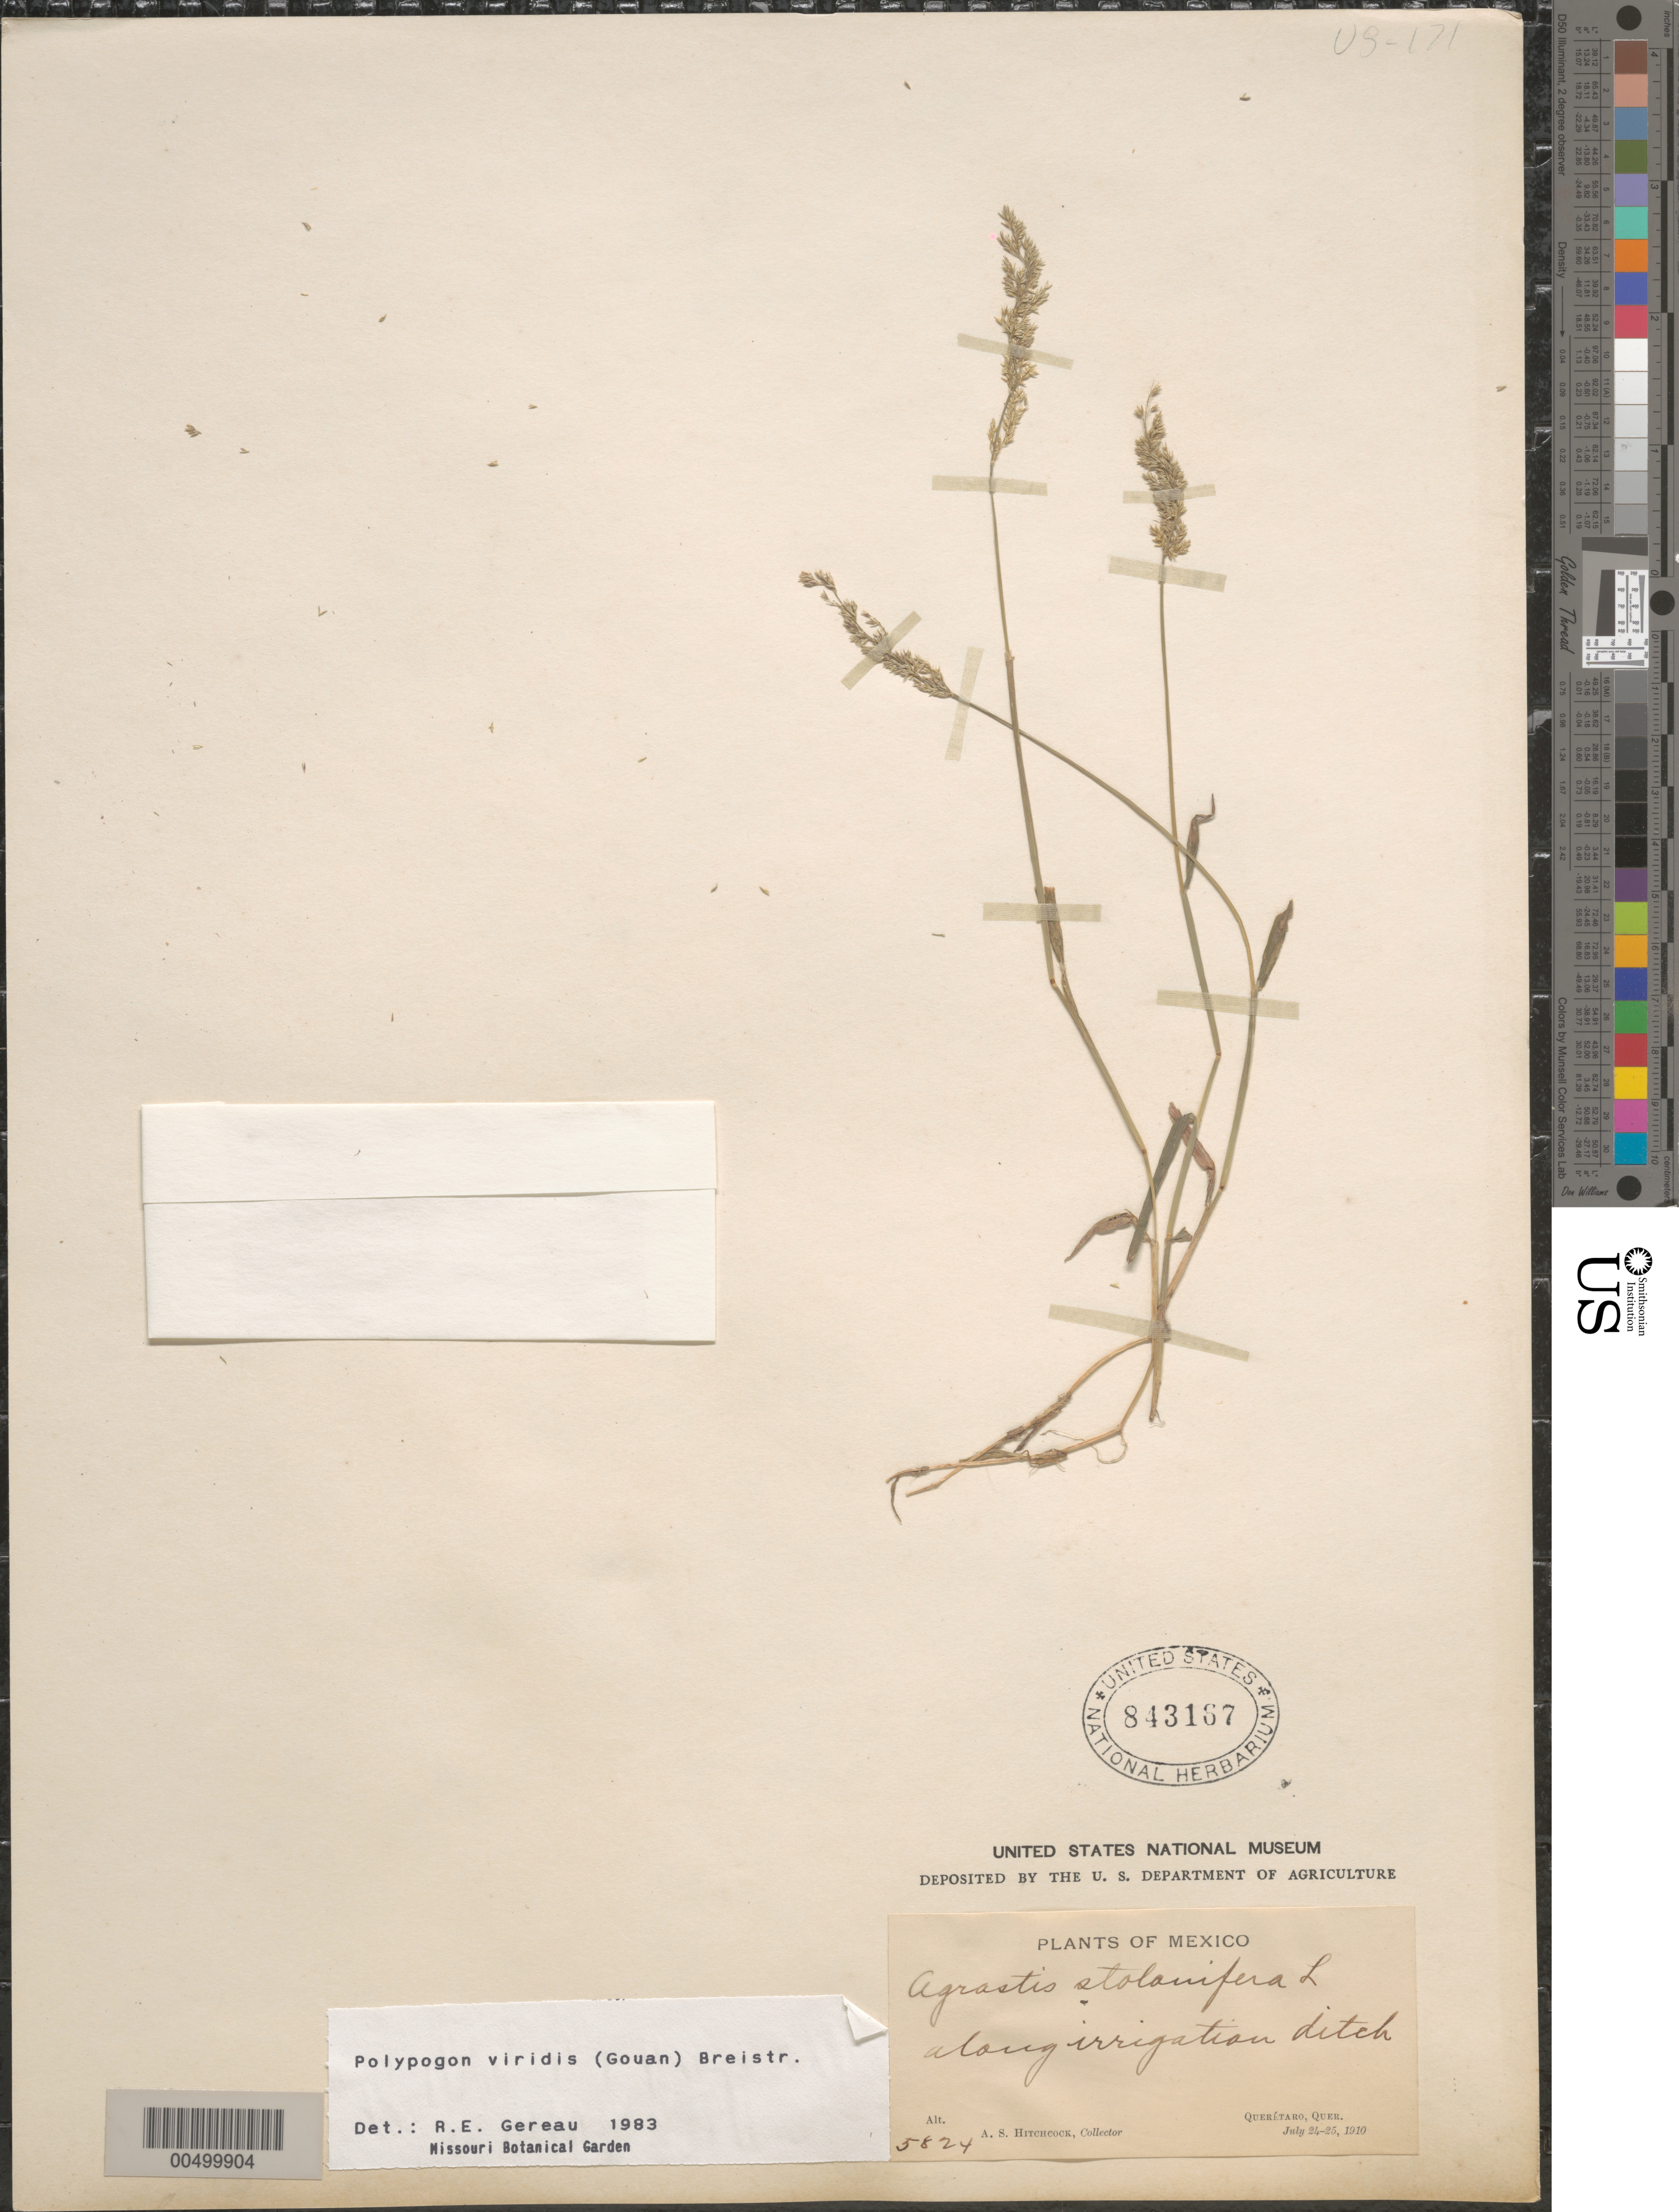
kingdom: Plantae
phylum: Tracheophyta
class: Liliopsida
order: Poales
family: Poaceae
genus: Polypogon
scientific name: Polypogon viridis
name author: (Gouan) Breistroffer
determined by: Gereau, R. E.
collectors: A. S. Hitchcock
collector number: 5824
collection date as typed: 24 Jul 1910 to 25 Jul 1910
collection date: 1910-07-24/1910-07-25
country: Mexico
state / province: Querétaro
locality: Querétaro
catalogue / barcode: US 843167